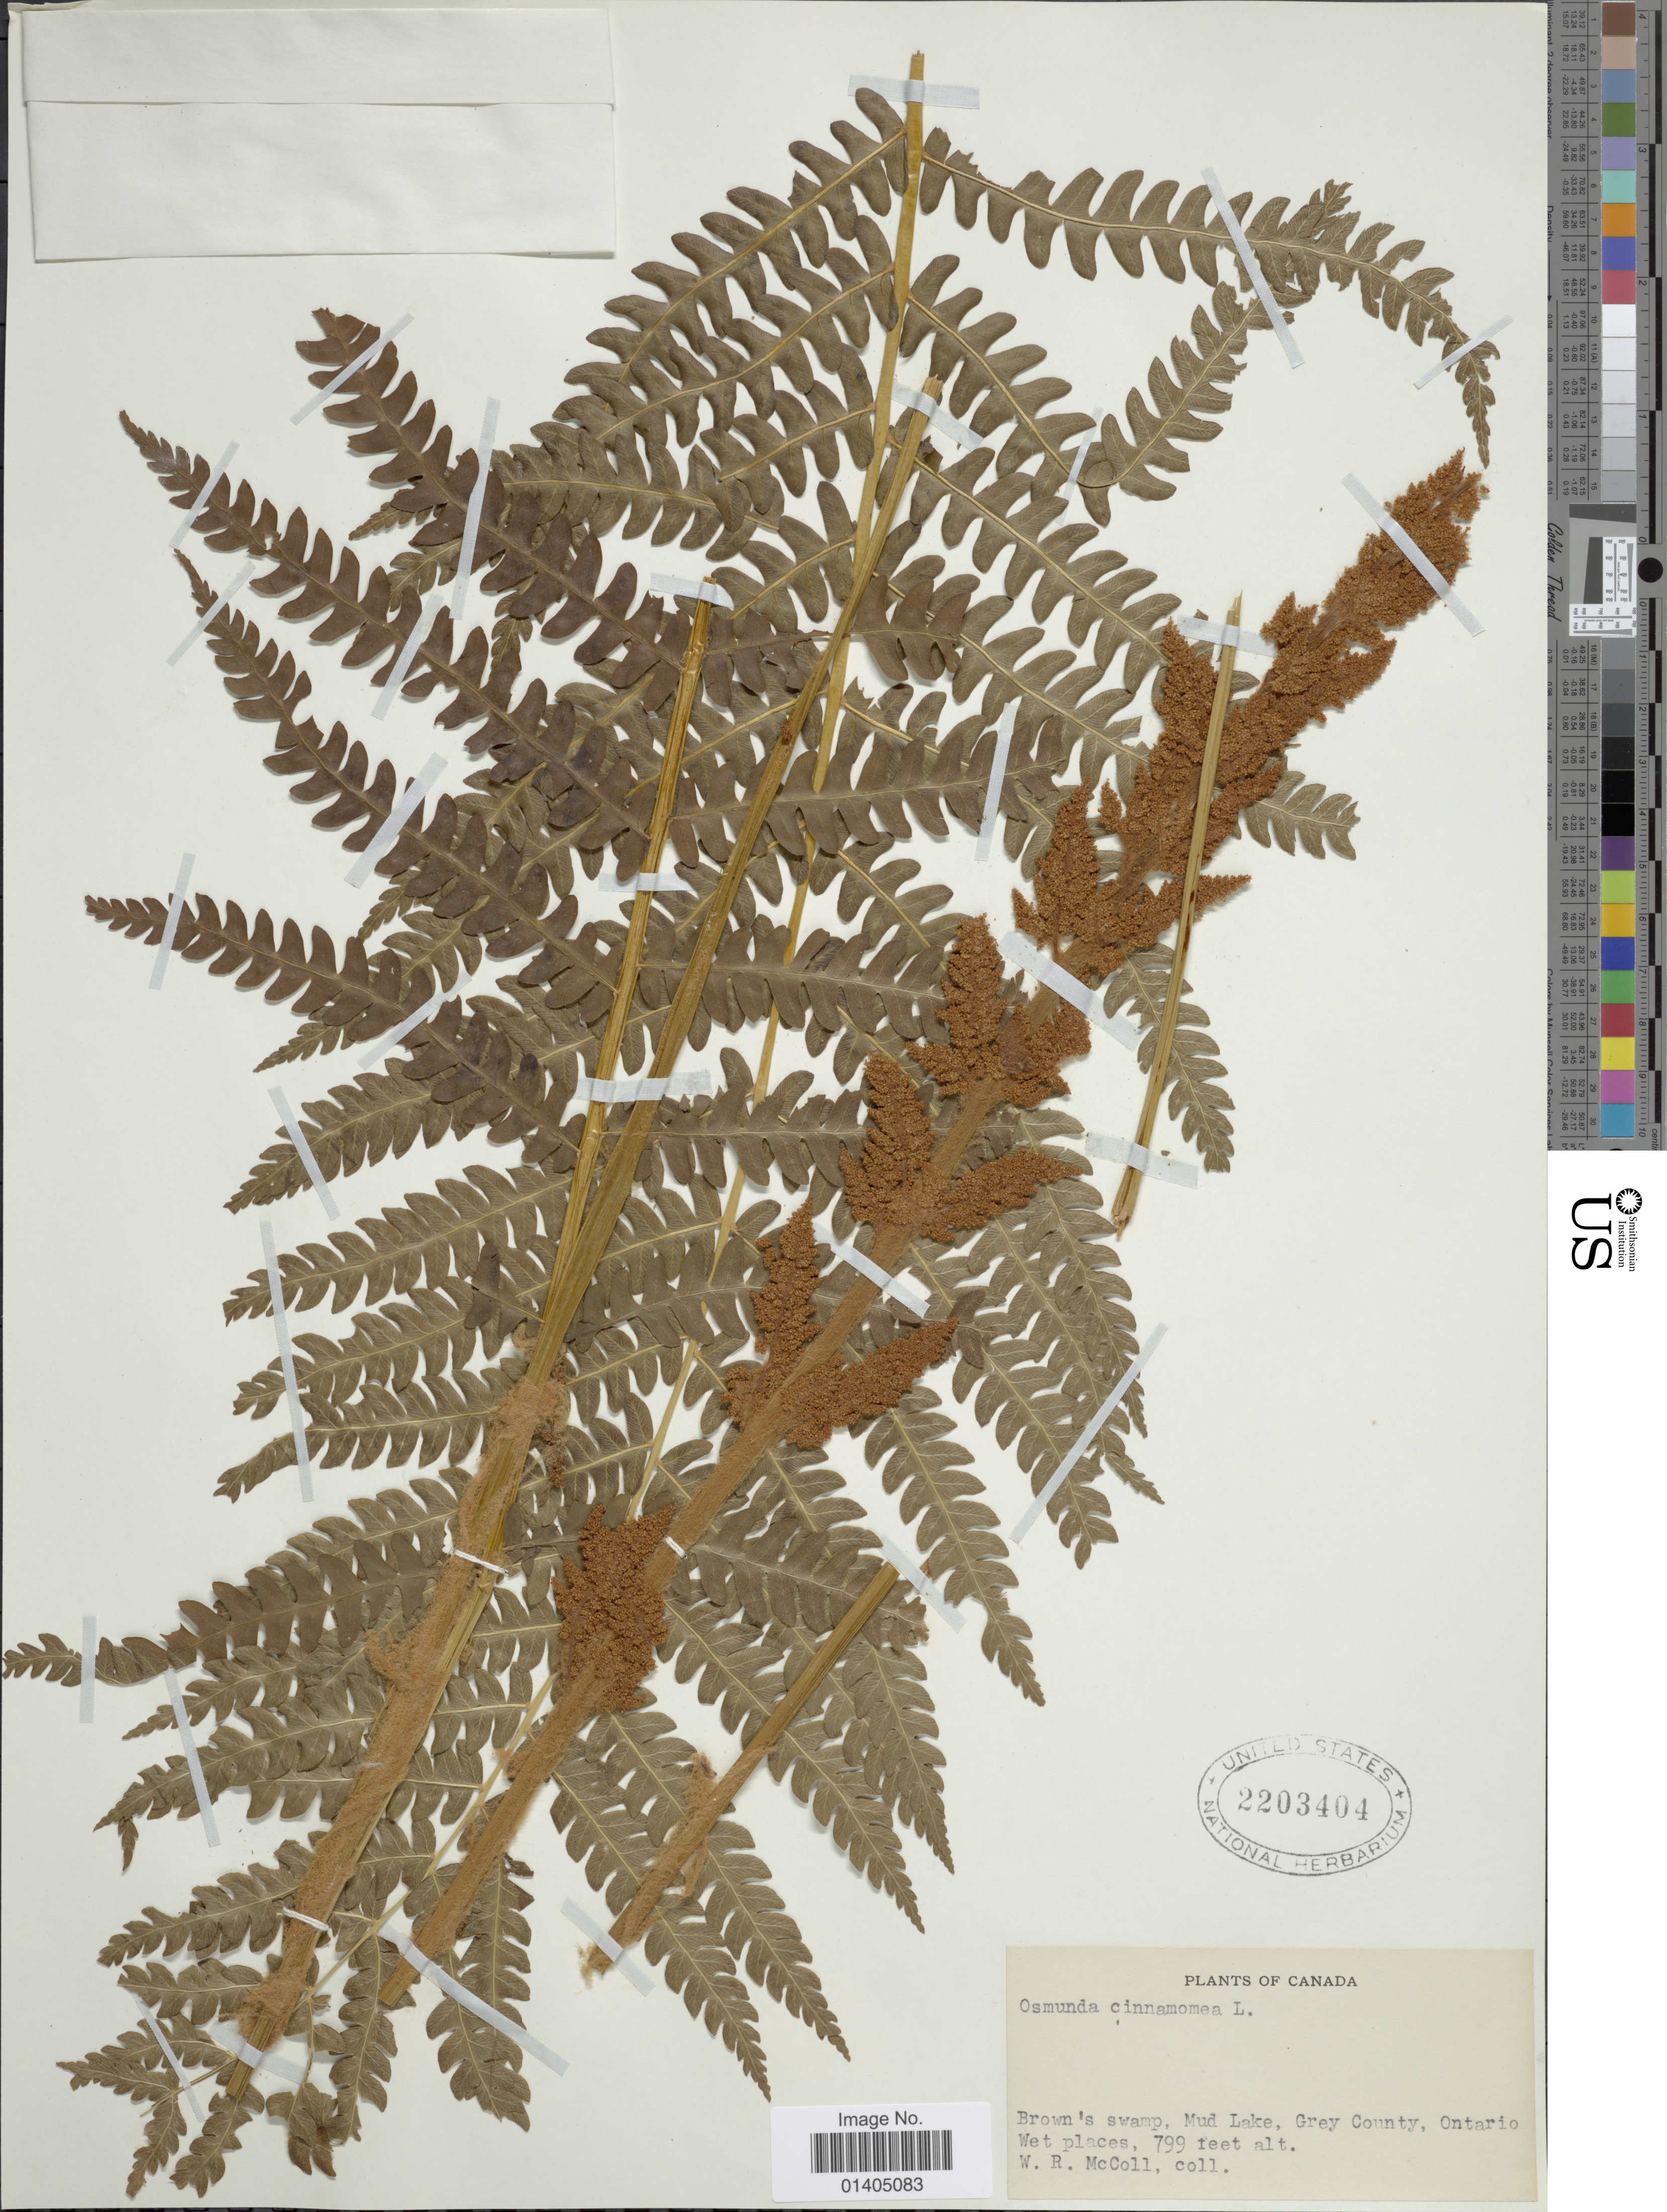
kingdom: Plantae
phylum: Tracheophyta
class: Polypodiopsida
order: Osmundales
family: Osmundaceae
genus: Osmundastrum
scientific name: Osmundastrum cinnamomeum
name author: (L.) C. Presl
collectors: W. McColl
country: Canada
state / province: Ontario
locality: Brown's swamp, Mud Lake, Grey County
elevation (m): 244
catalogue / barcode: US 2203404